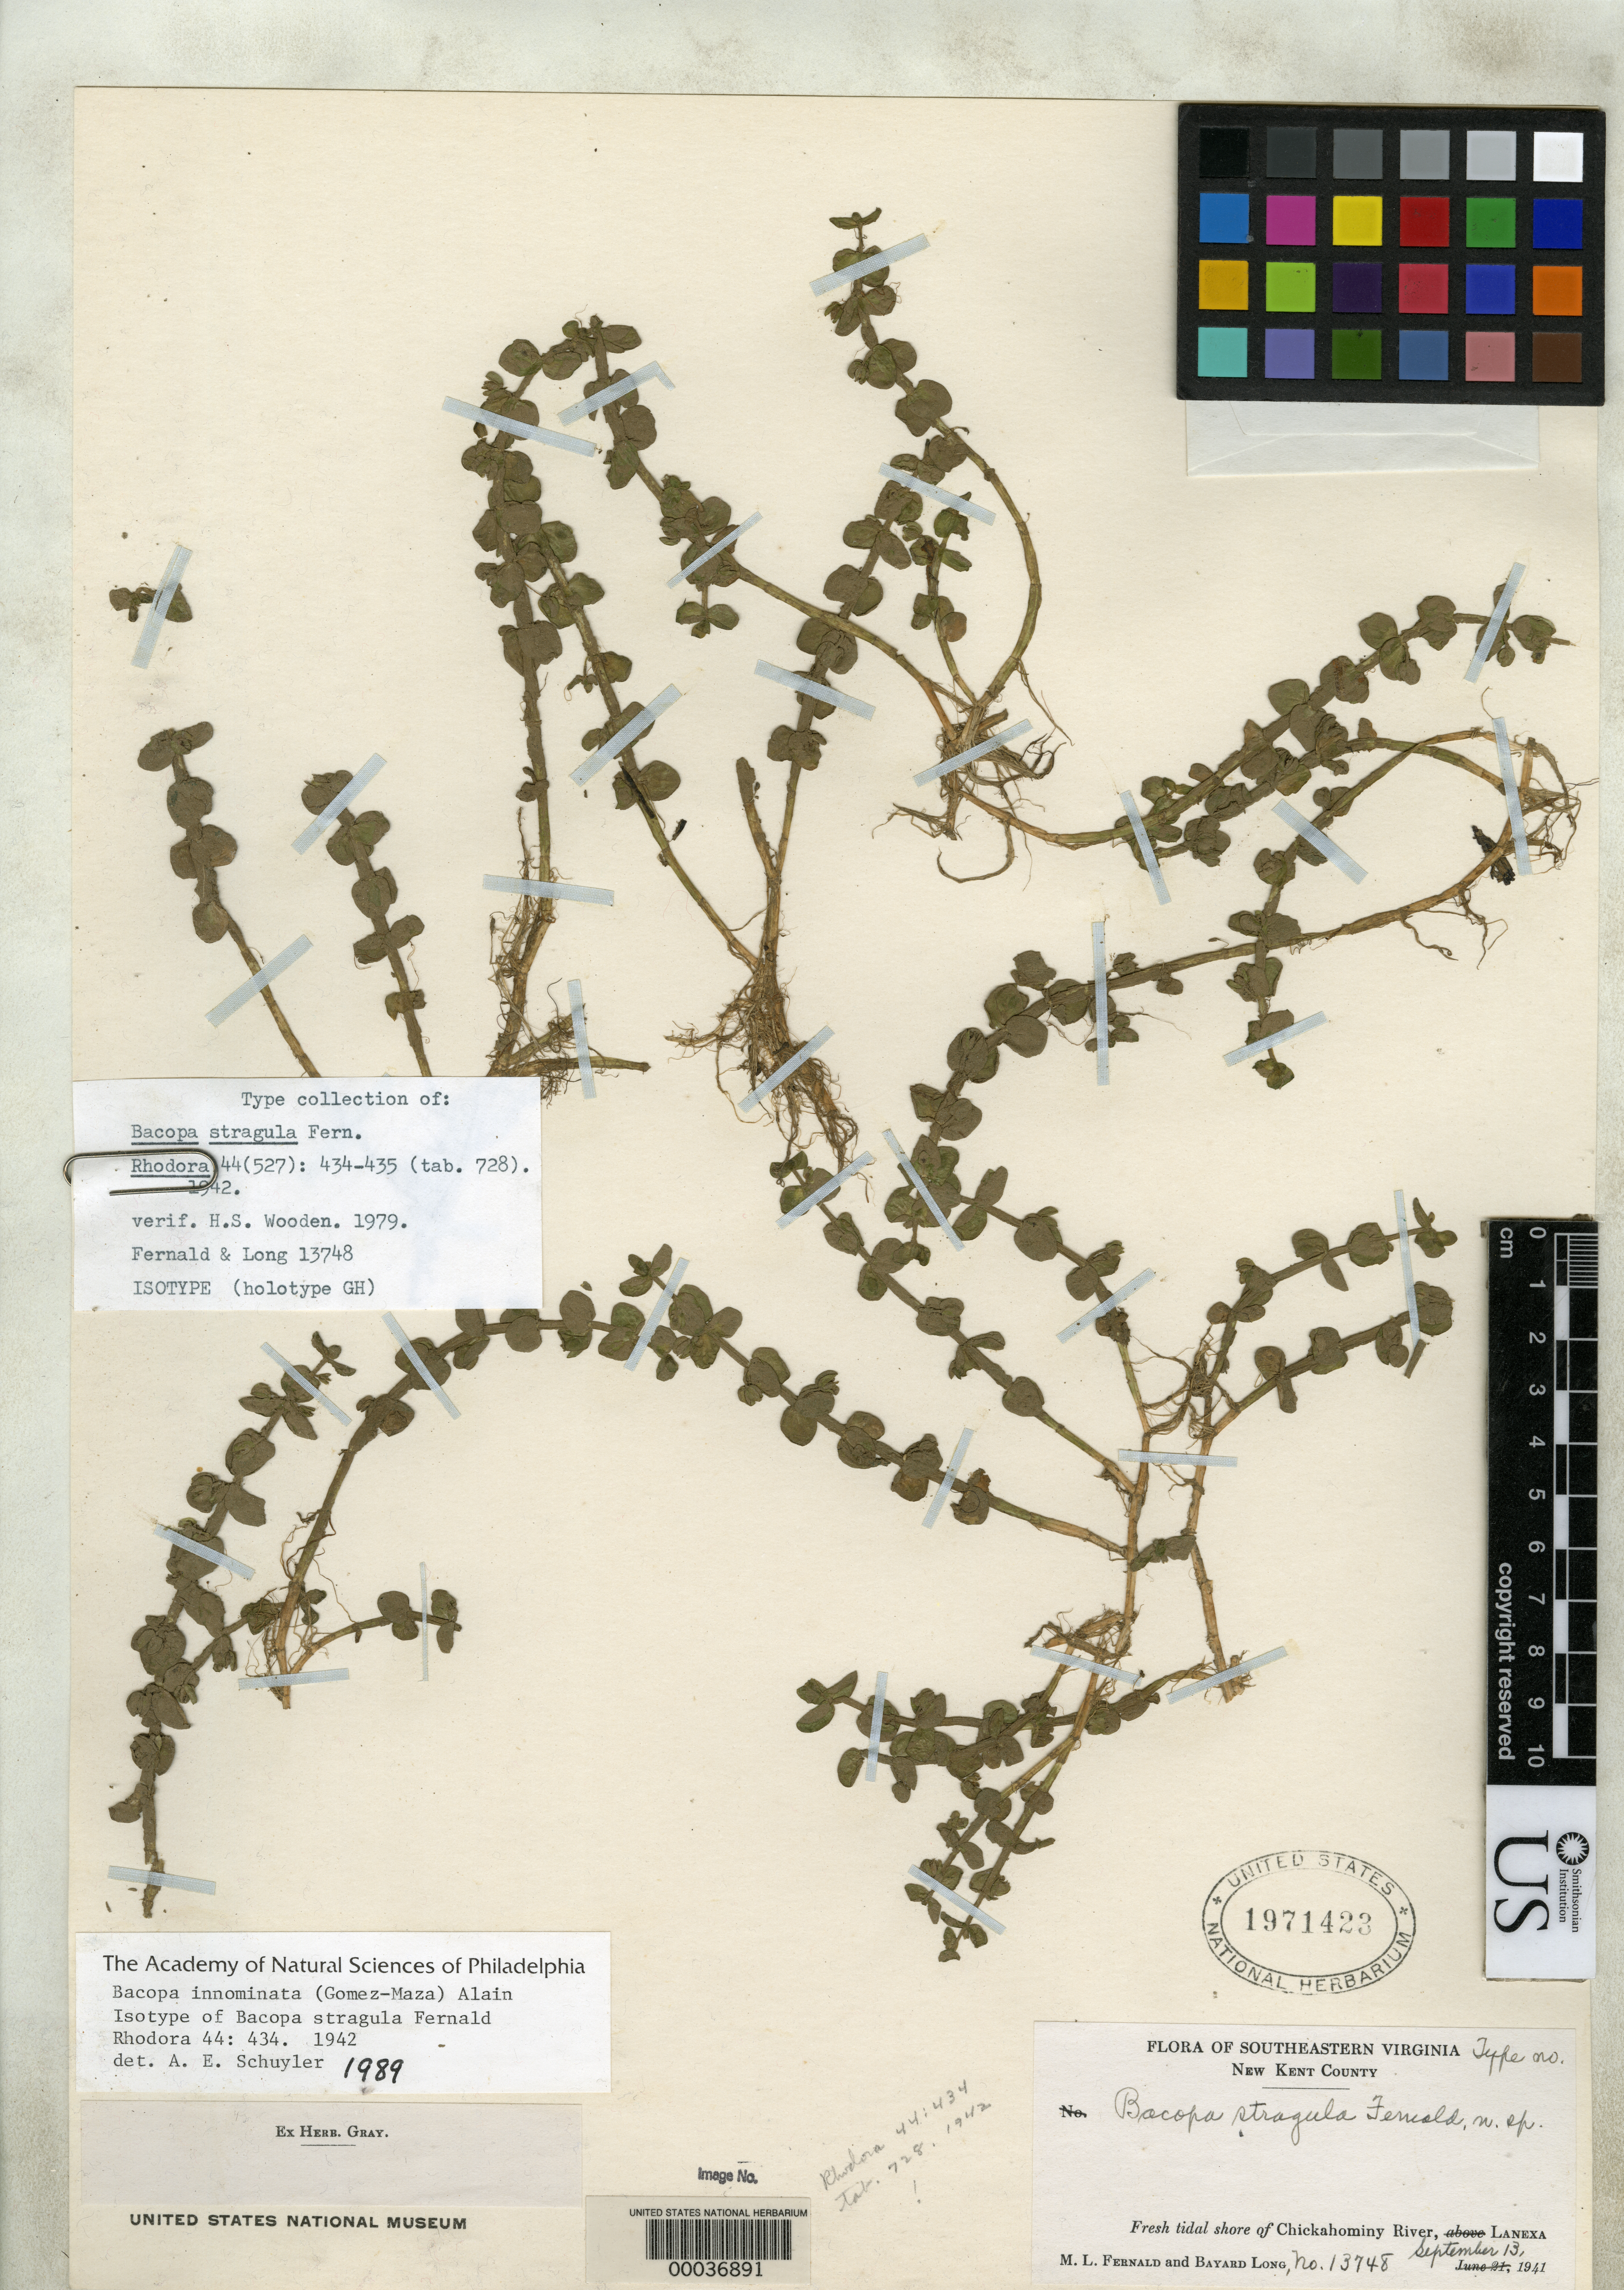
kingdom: Plantae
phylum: Tracheophyta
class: Magnoliopsida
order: Lamiales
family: Plantaginaceae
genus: Bacopa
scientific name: Bacopa stragula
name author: Fernald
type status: Isotype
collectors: M. L. Fernald & B. H. Long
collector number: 13748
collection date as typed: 13 Sep 1941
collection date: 1941-09-13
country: United States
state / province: Virginia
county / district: New Kent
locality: Lanexa.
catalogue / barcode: US 1971423